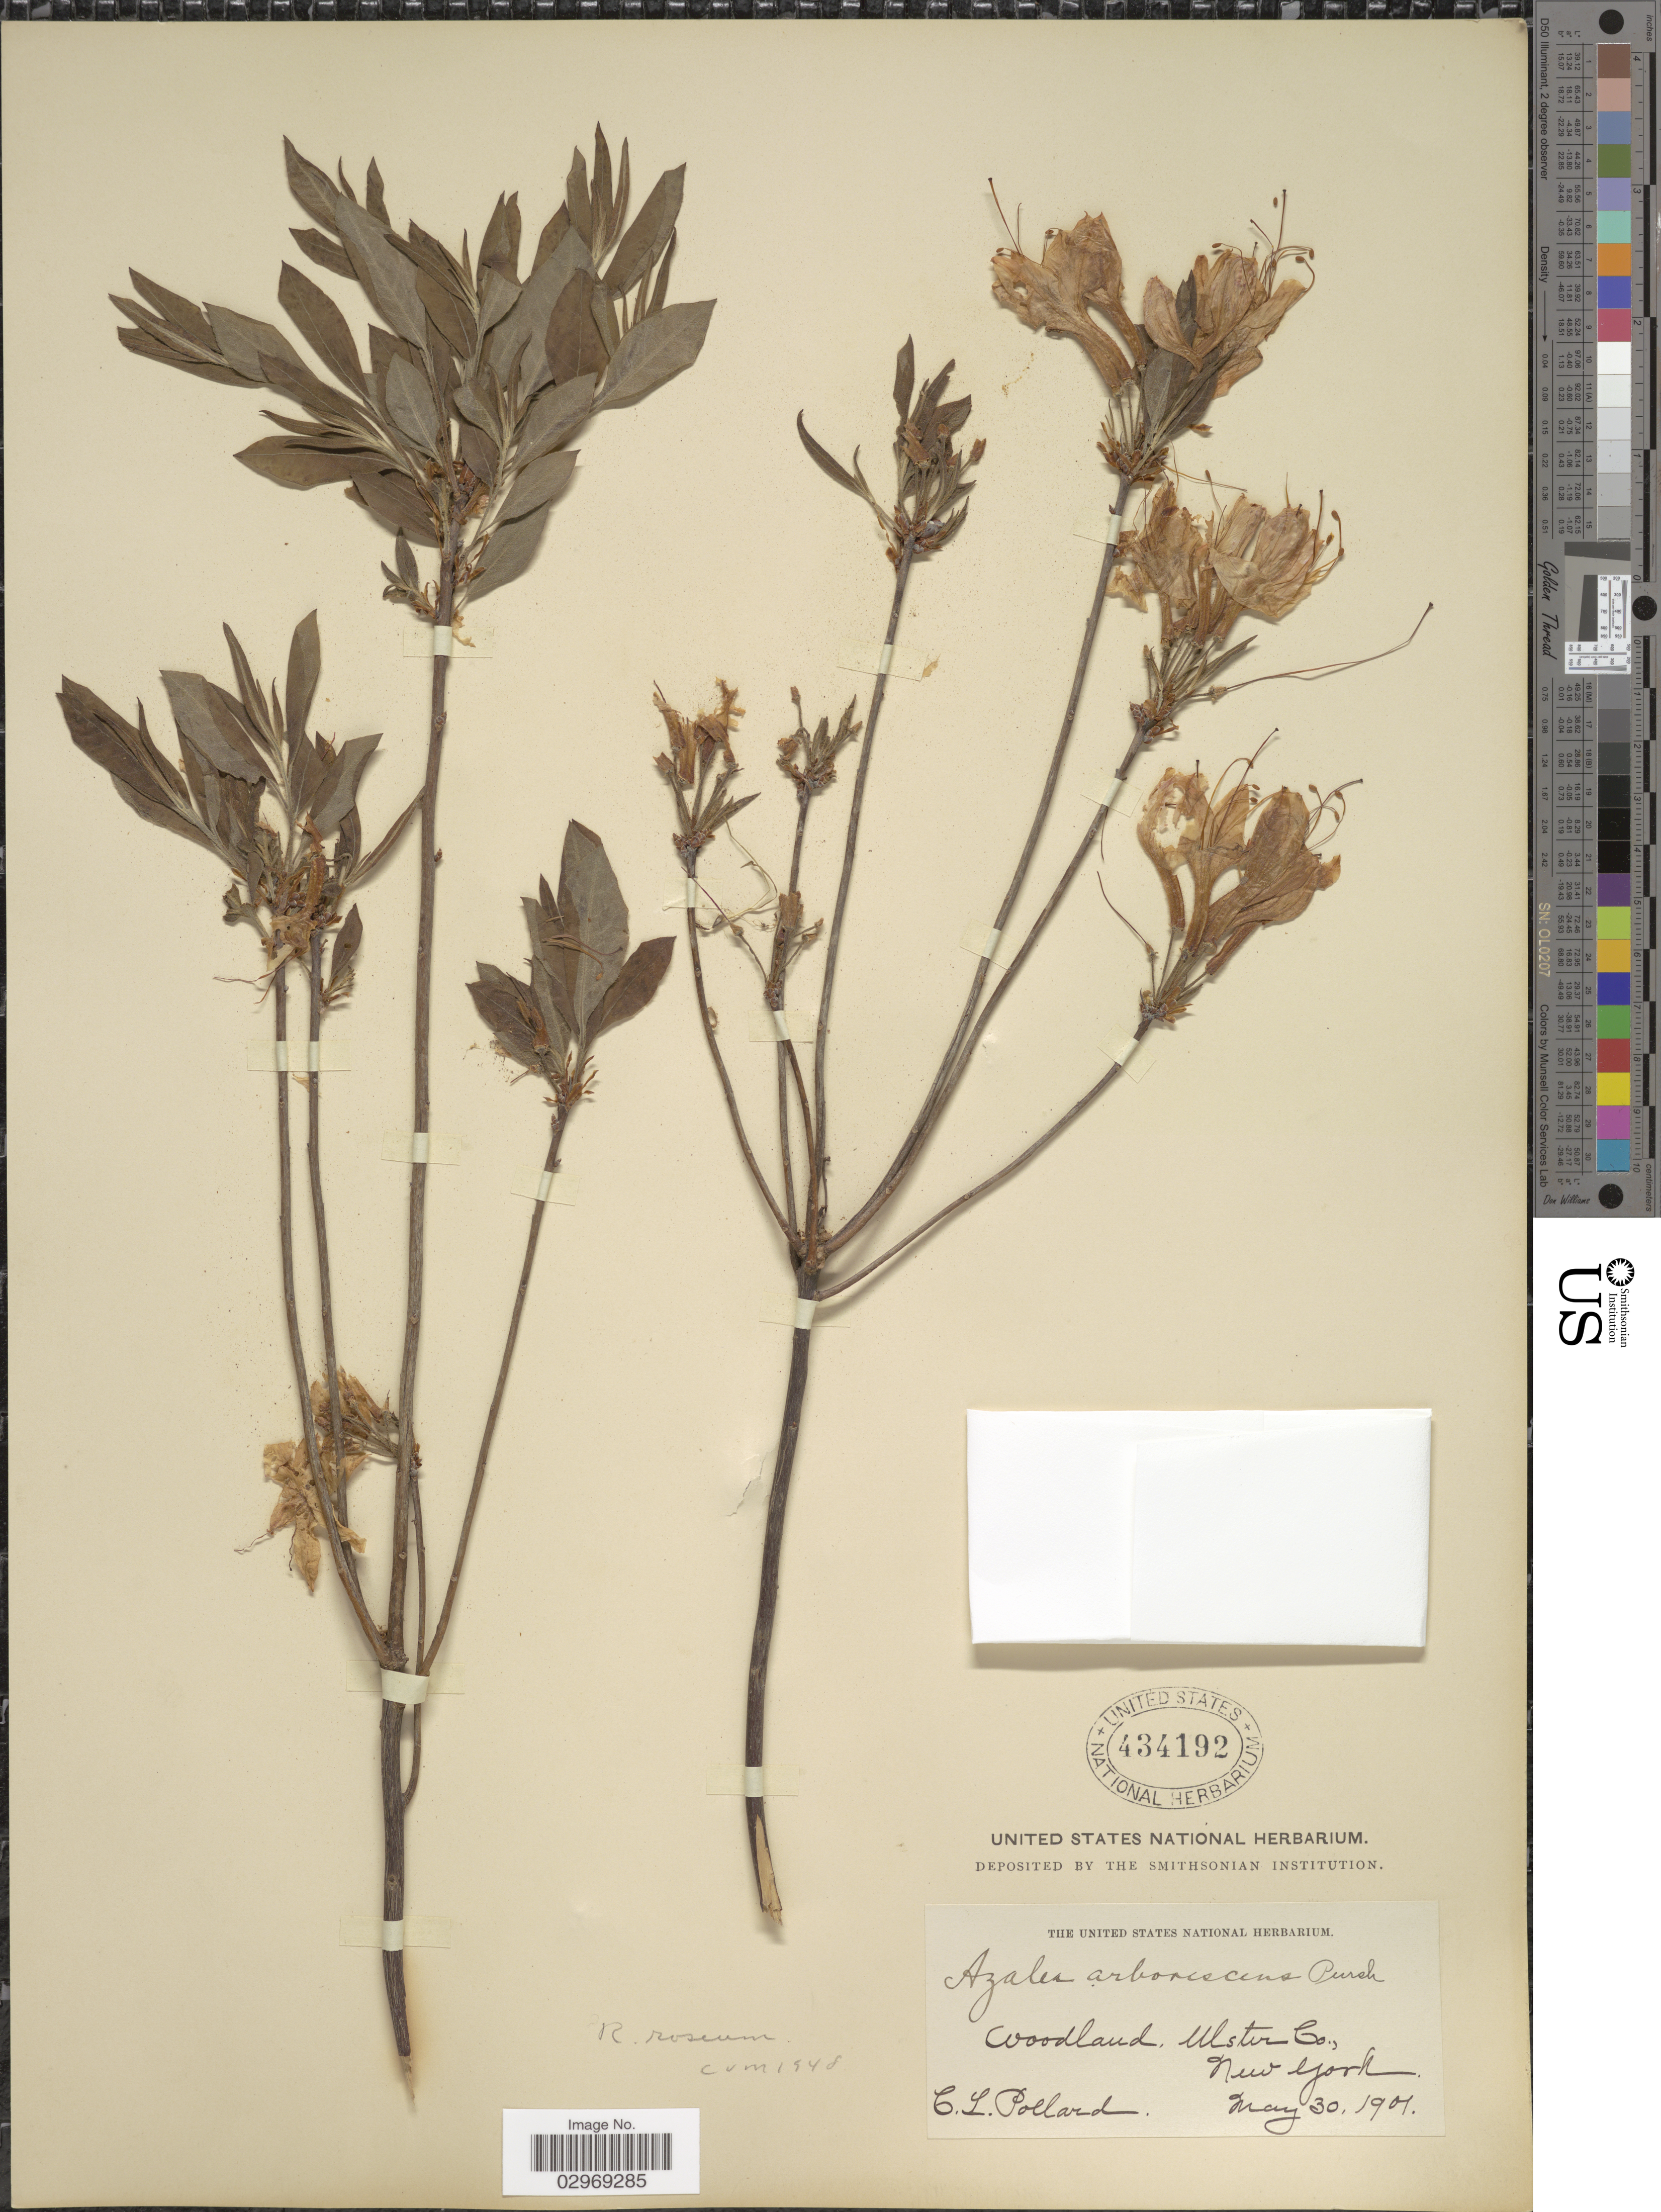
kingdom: Plantae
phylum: Tracheophyta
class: Magnoliopsida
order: Ericales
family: Ericaceae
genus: Rhododendron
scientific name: Rhododendron roseum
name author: (Loisel.) Rehder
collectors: C. L. Pollard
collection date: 1901-05-30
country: United States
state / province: New York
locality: Ulster Co.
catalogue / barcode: US 434192